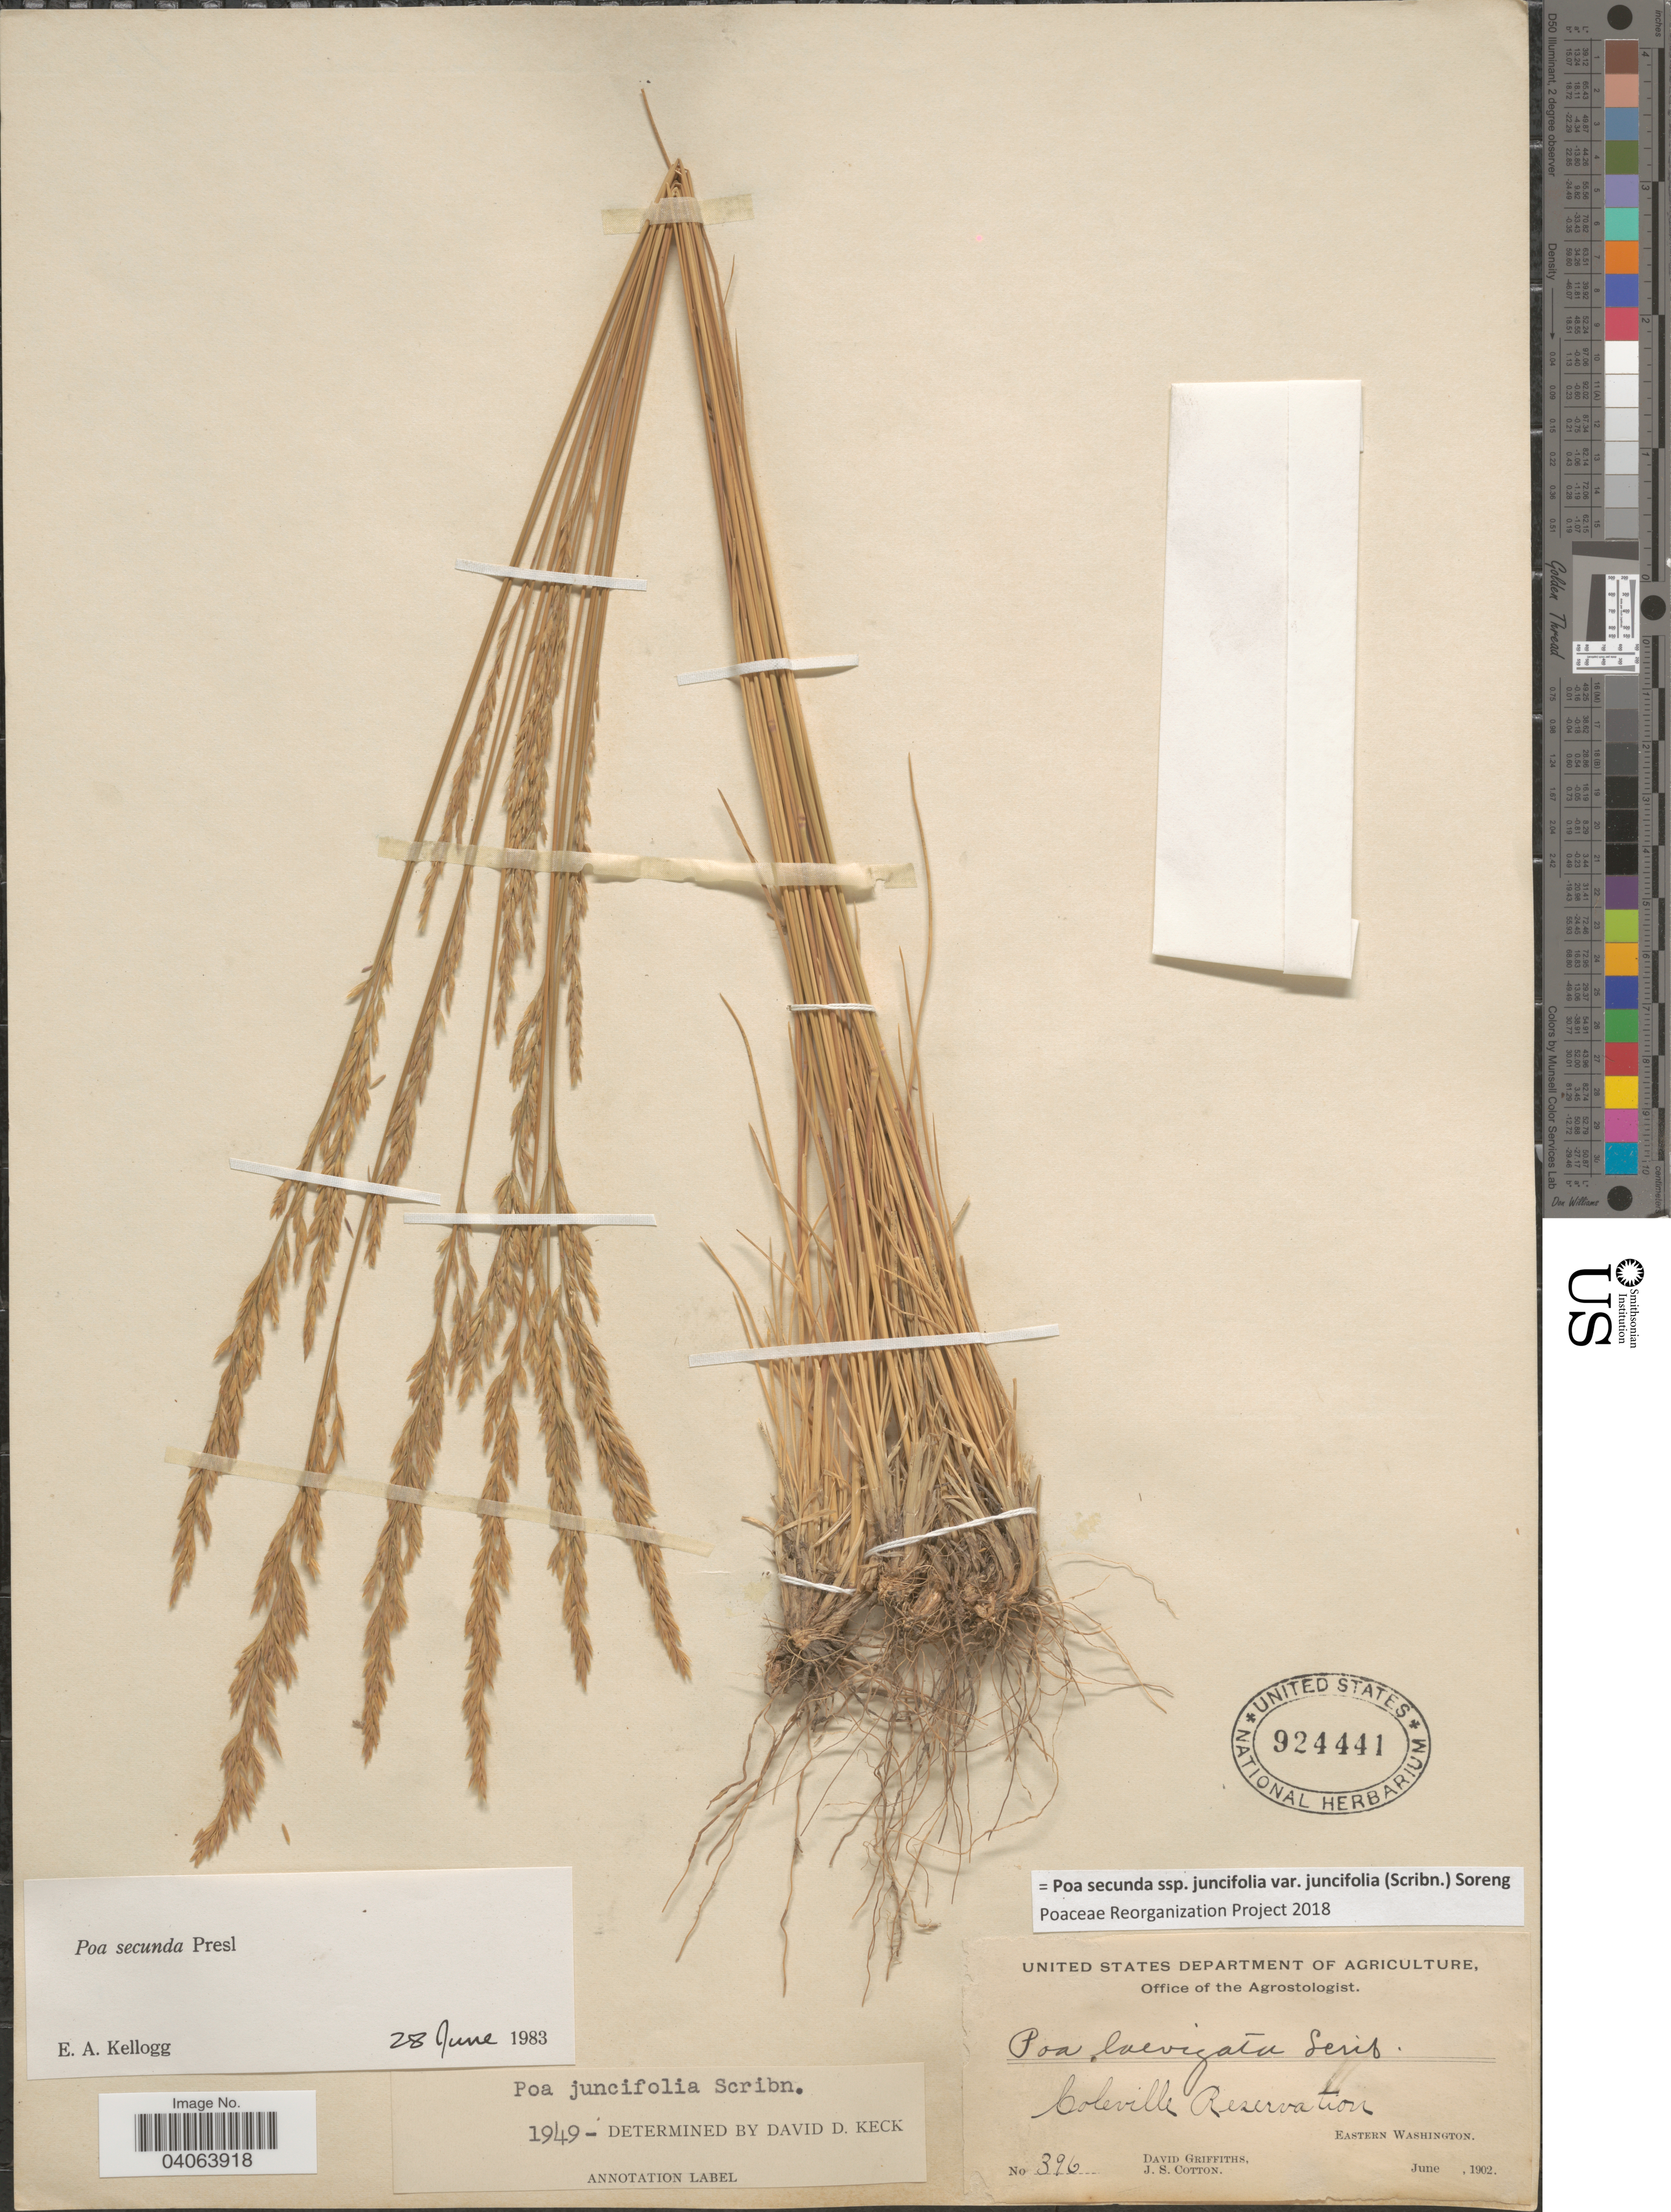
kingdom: Plantae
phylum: Tracheophyta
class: Liliopsida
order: Poales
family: Poaceae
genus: Poa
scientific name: Poa secunda subsp. juncifolia var. juncifolia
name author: (Scribn.) Soreng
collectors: D. Griffiths & J. S. Cotton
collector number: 396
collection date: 1902-06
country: United States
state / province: Washington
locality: Coleville Reservation. Eastern Washington.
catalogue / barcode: US 924441